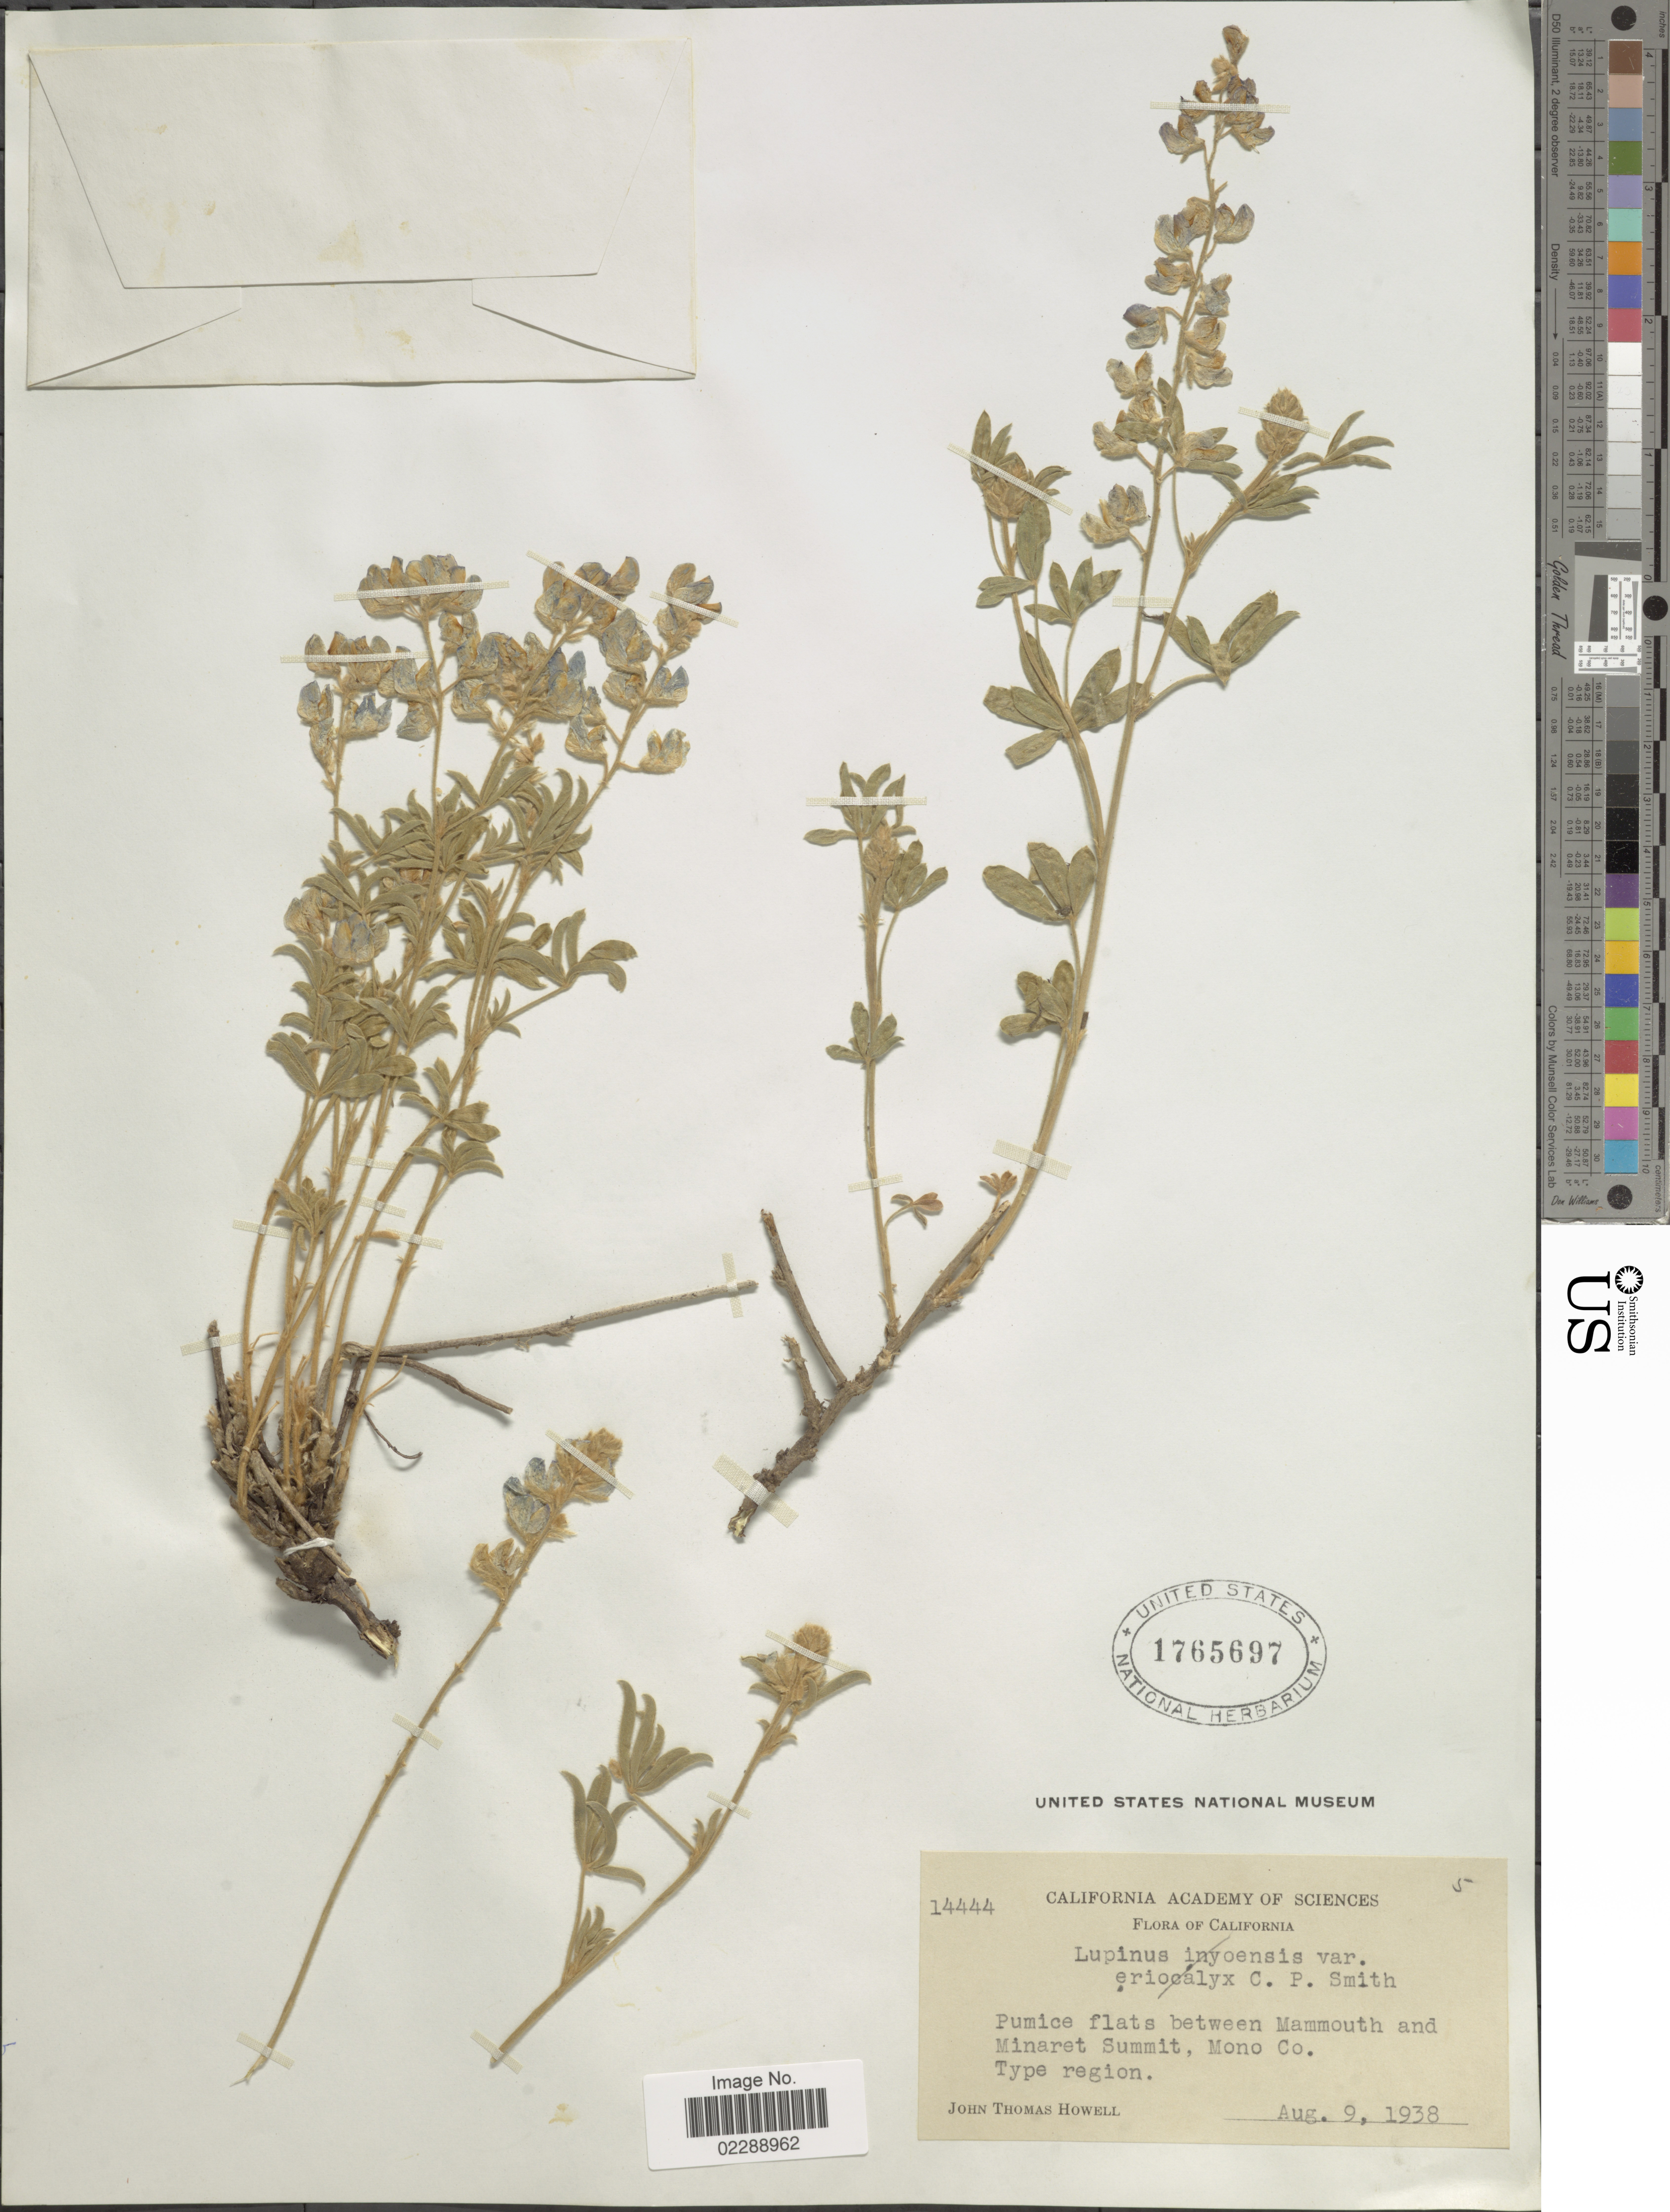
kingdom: Plantae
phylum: Tracheophyta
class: Magnoliopsida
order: Fabales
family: Fabaceae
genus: Lupinus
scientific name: Lupinus sp.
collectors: J. T. Howell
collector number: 14444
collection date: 1938-08-09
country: United States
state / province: California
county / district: Mono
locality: Pumic flats between Mammouth and Minaret Summit, Mono Co., Type region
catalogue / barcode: US 1765697